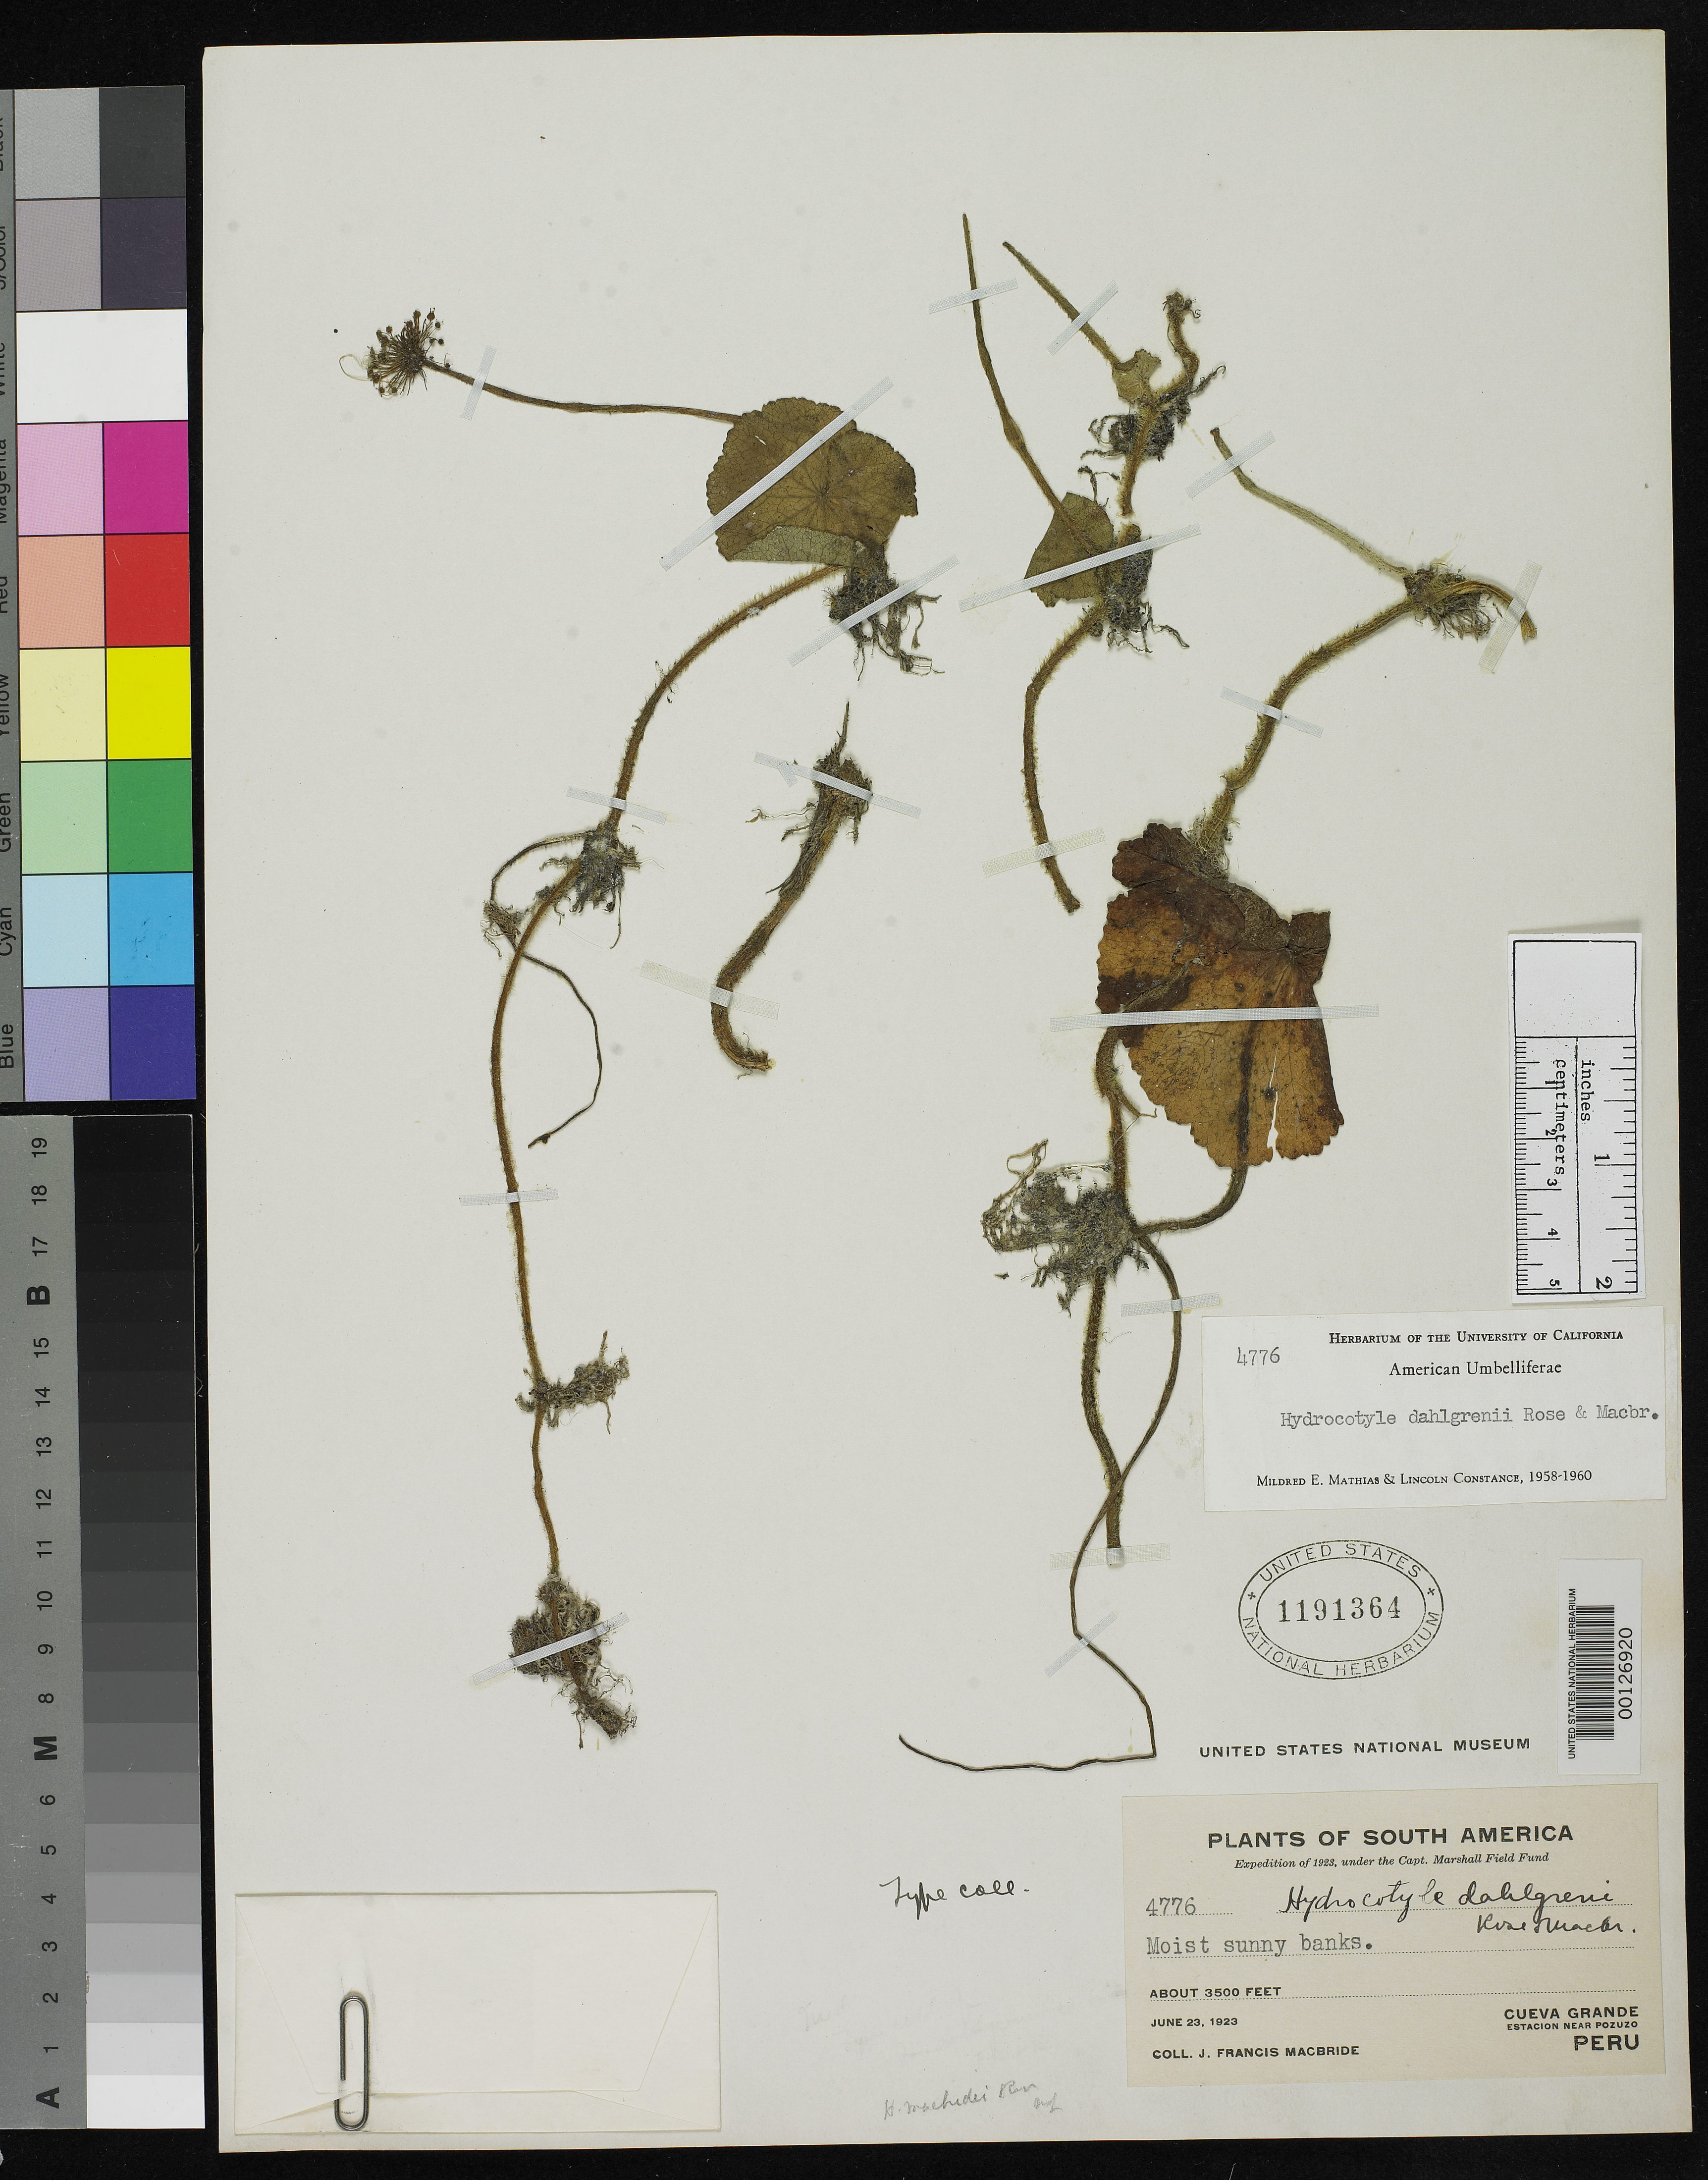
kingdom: Plantae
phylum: Tracheophyta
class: Magnoliopsida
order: Apiales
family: Araliaceae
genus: Hydrocotyle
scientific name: Hydrocotyle dahlgreni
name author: Rose & J.F. Macbr.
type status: Isotype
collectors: J. F. Macbride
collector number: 4776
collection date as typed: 23 Jun 1923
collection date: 1923-06-23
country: Peru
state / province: Huánuco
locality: Cueva Grande, near Pozuzo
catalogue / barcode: US 1191364